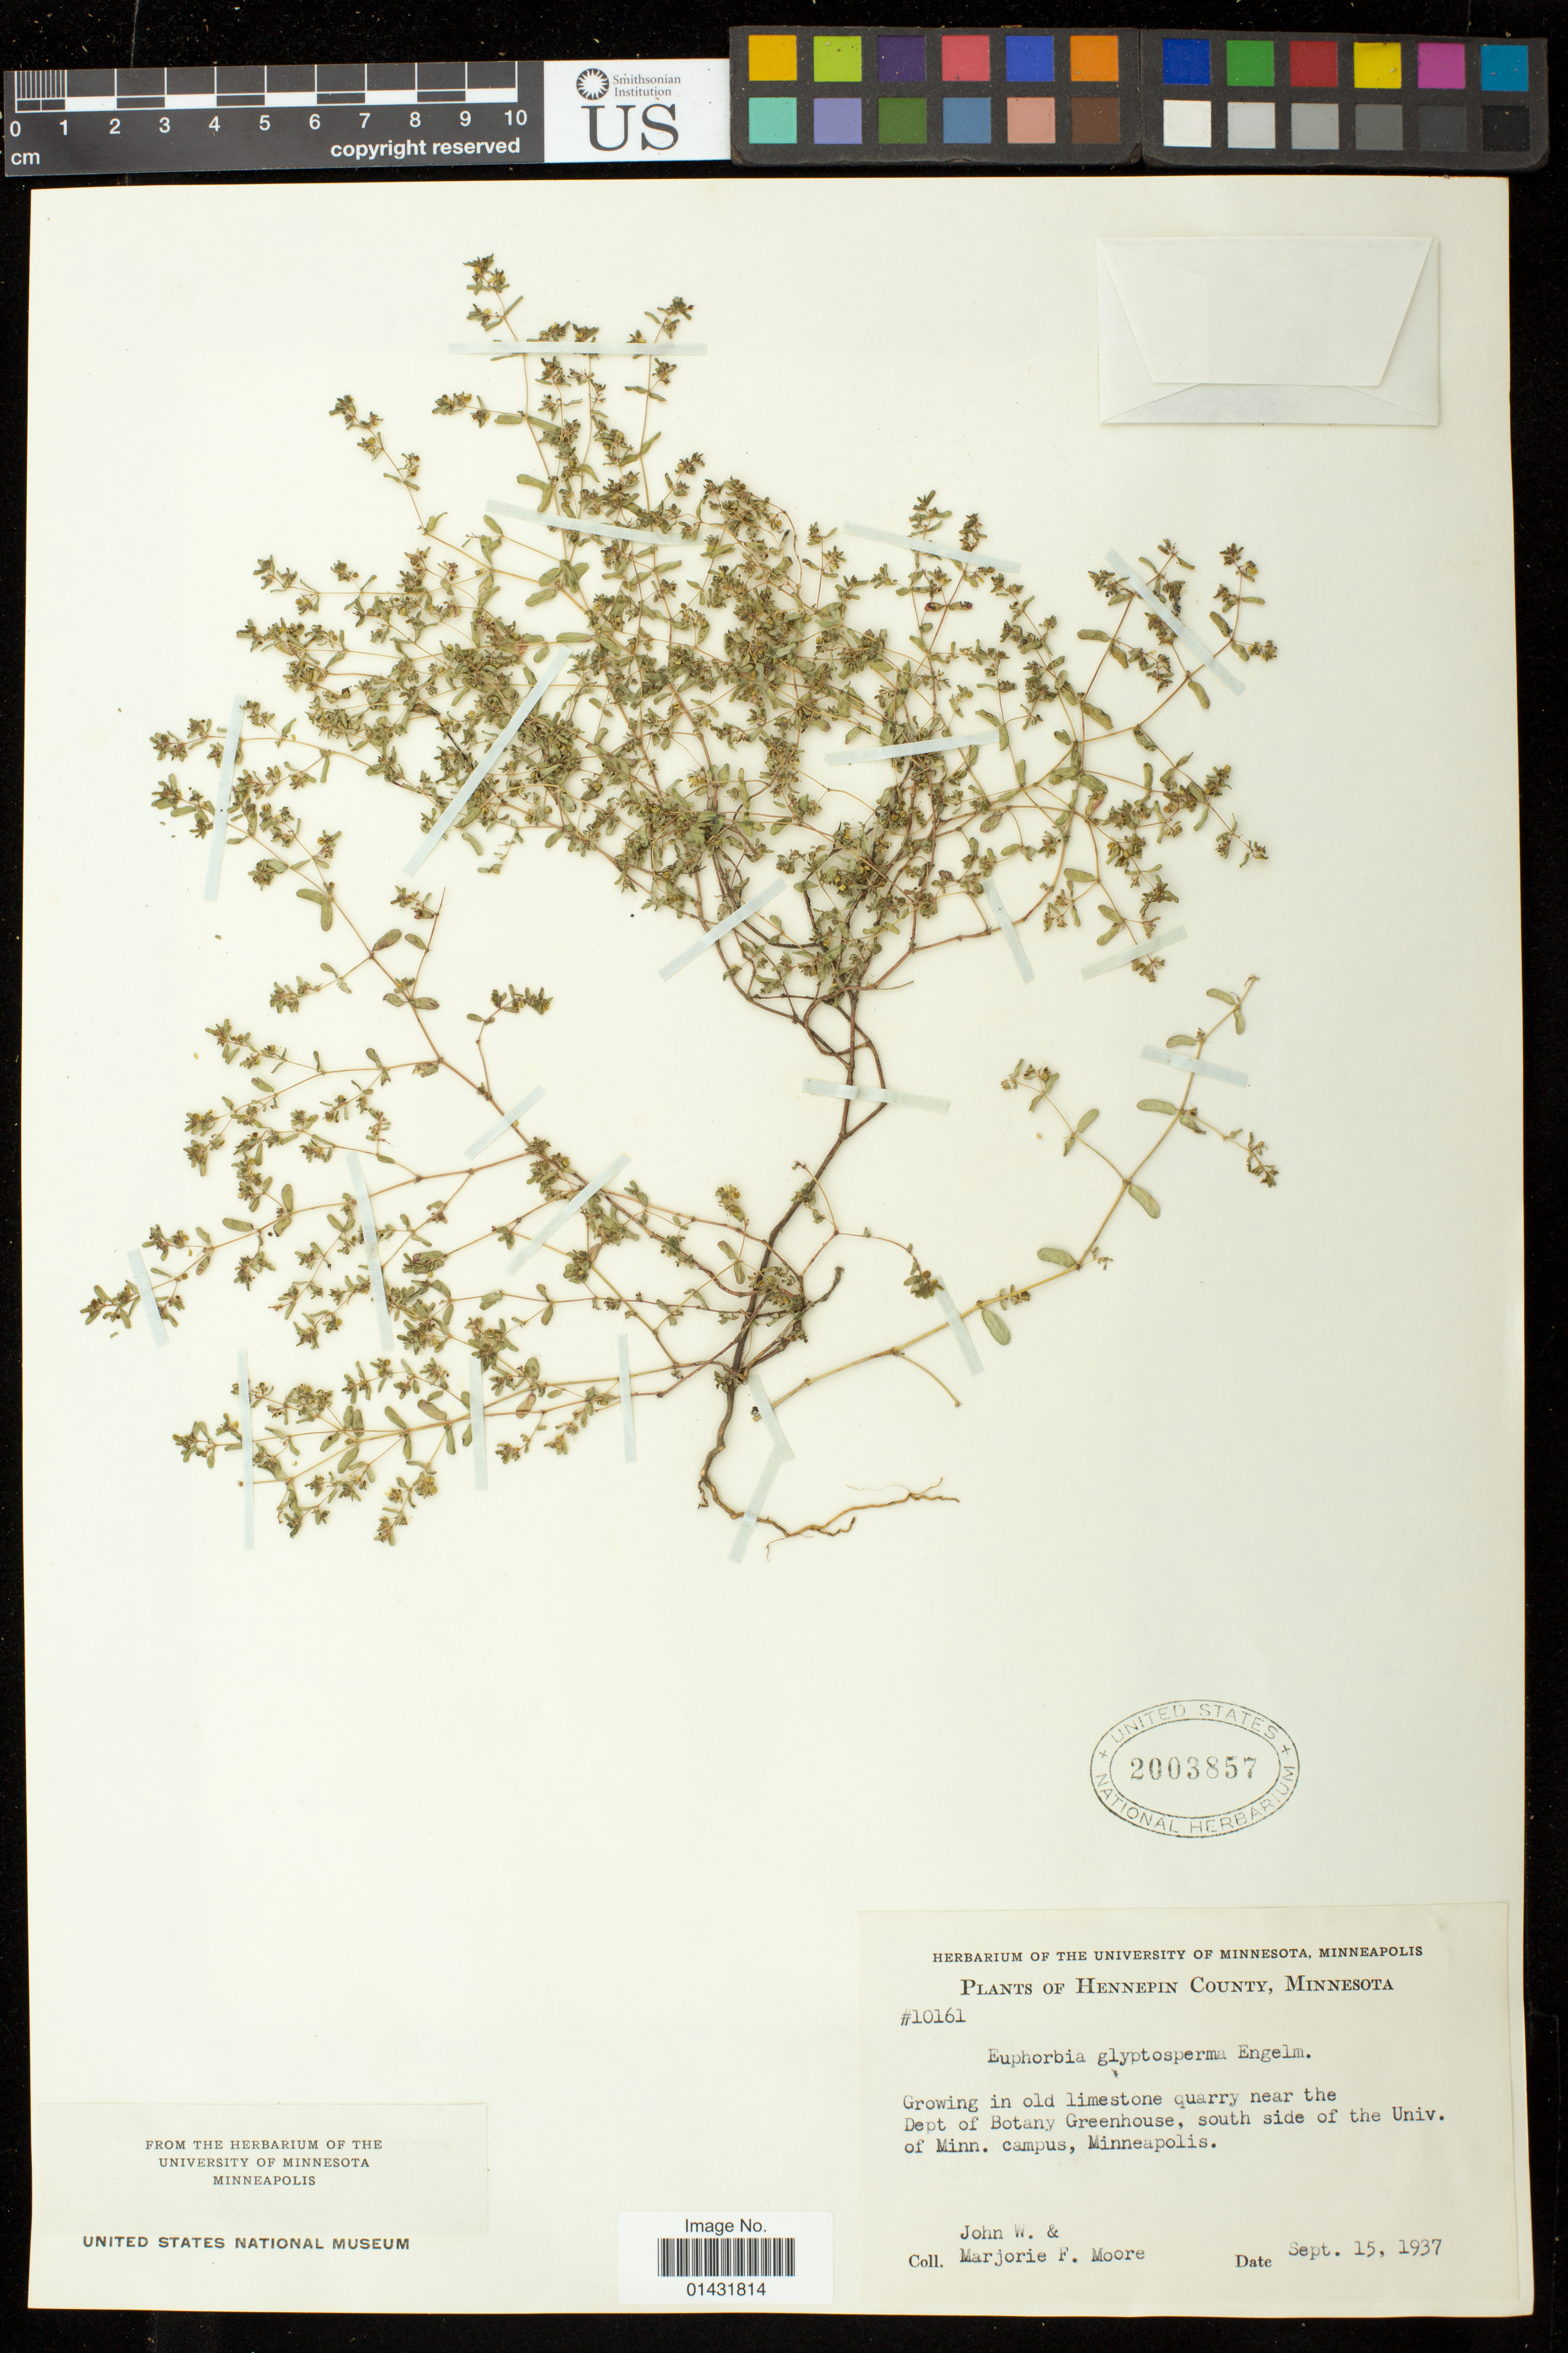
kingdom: Plantae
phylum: Tracheophyta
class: Magnoliopsida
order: Malpighiales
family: Euphorbiaceae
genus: Euphorbia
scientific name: Euphorbia glyptosperma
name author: Engelm.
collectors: J. Moore & M. F. Moore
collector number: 10161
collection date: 1937-09-15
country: United States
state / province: Minnesota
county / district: Hennepin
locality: Old limestone quarry near the Dept of Botany Greenhouse, south side of the Univ. of Minn. campus, Minneapolis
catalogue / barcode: US 2003857